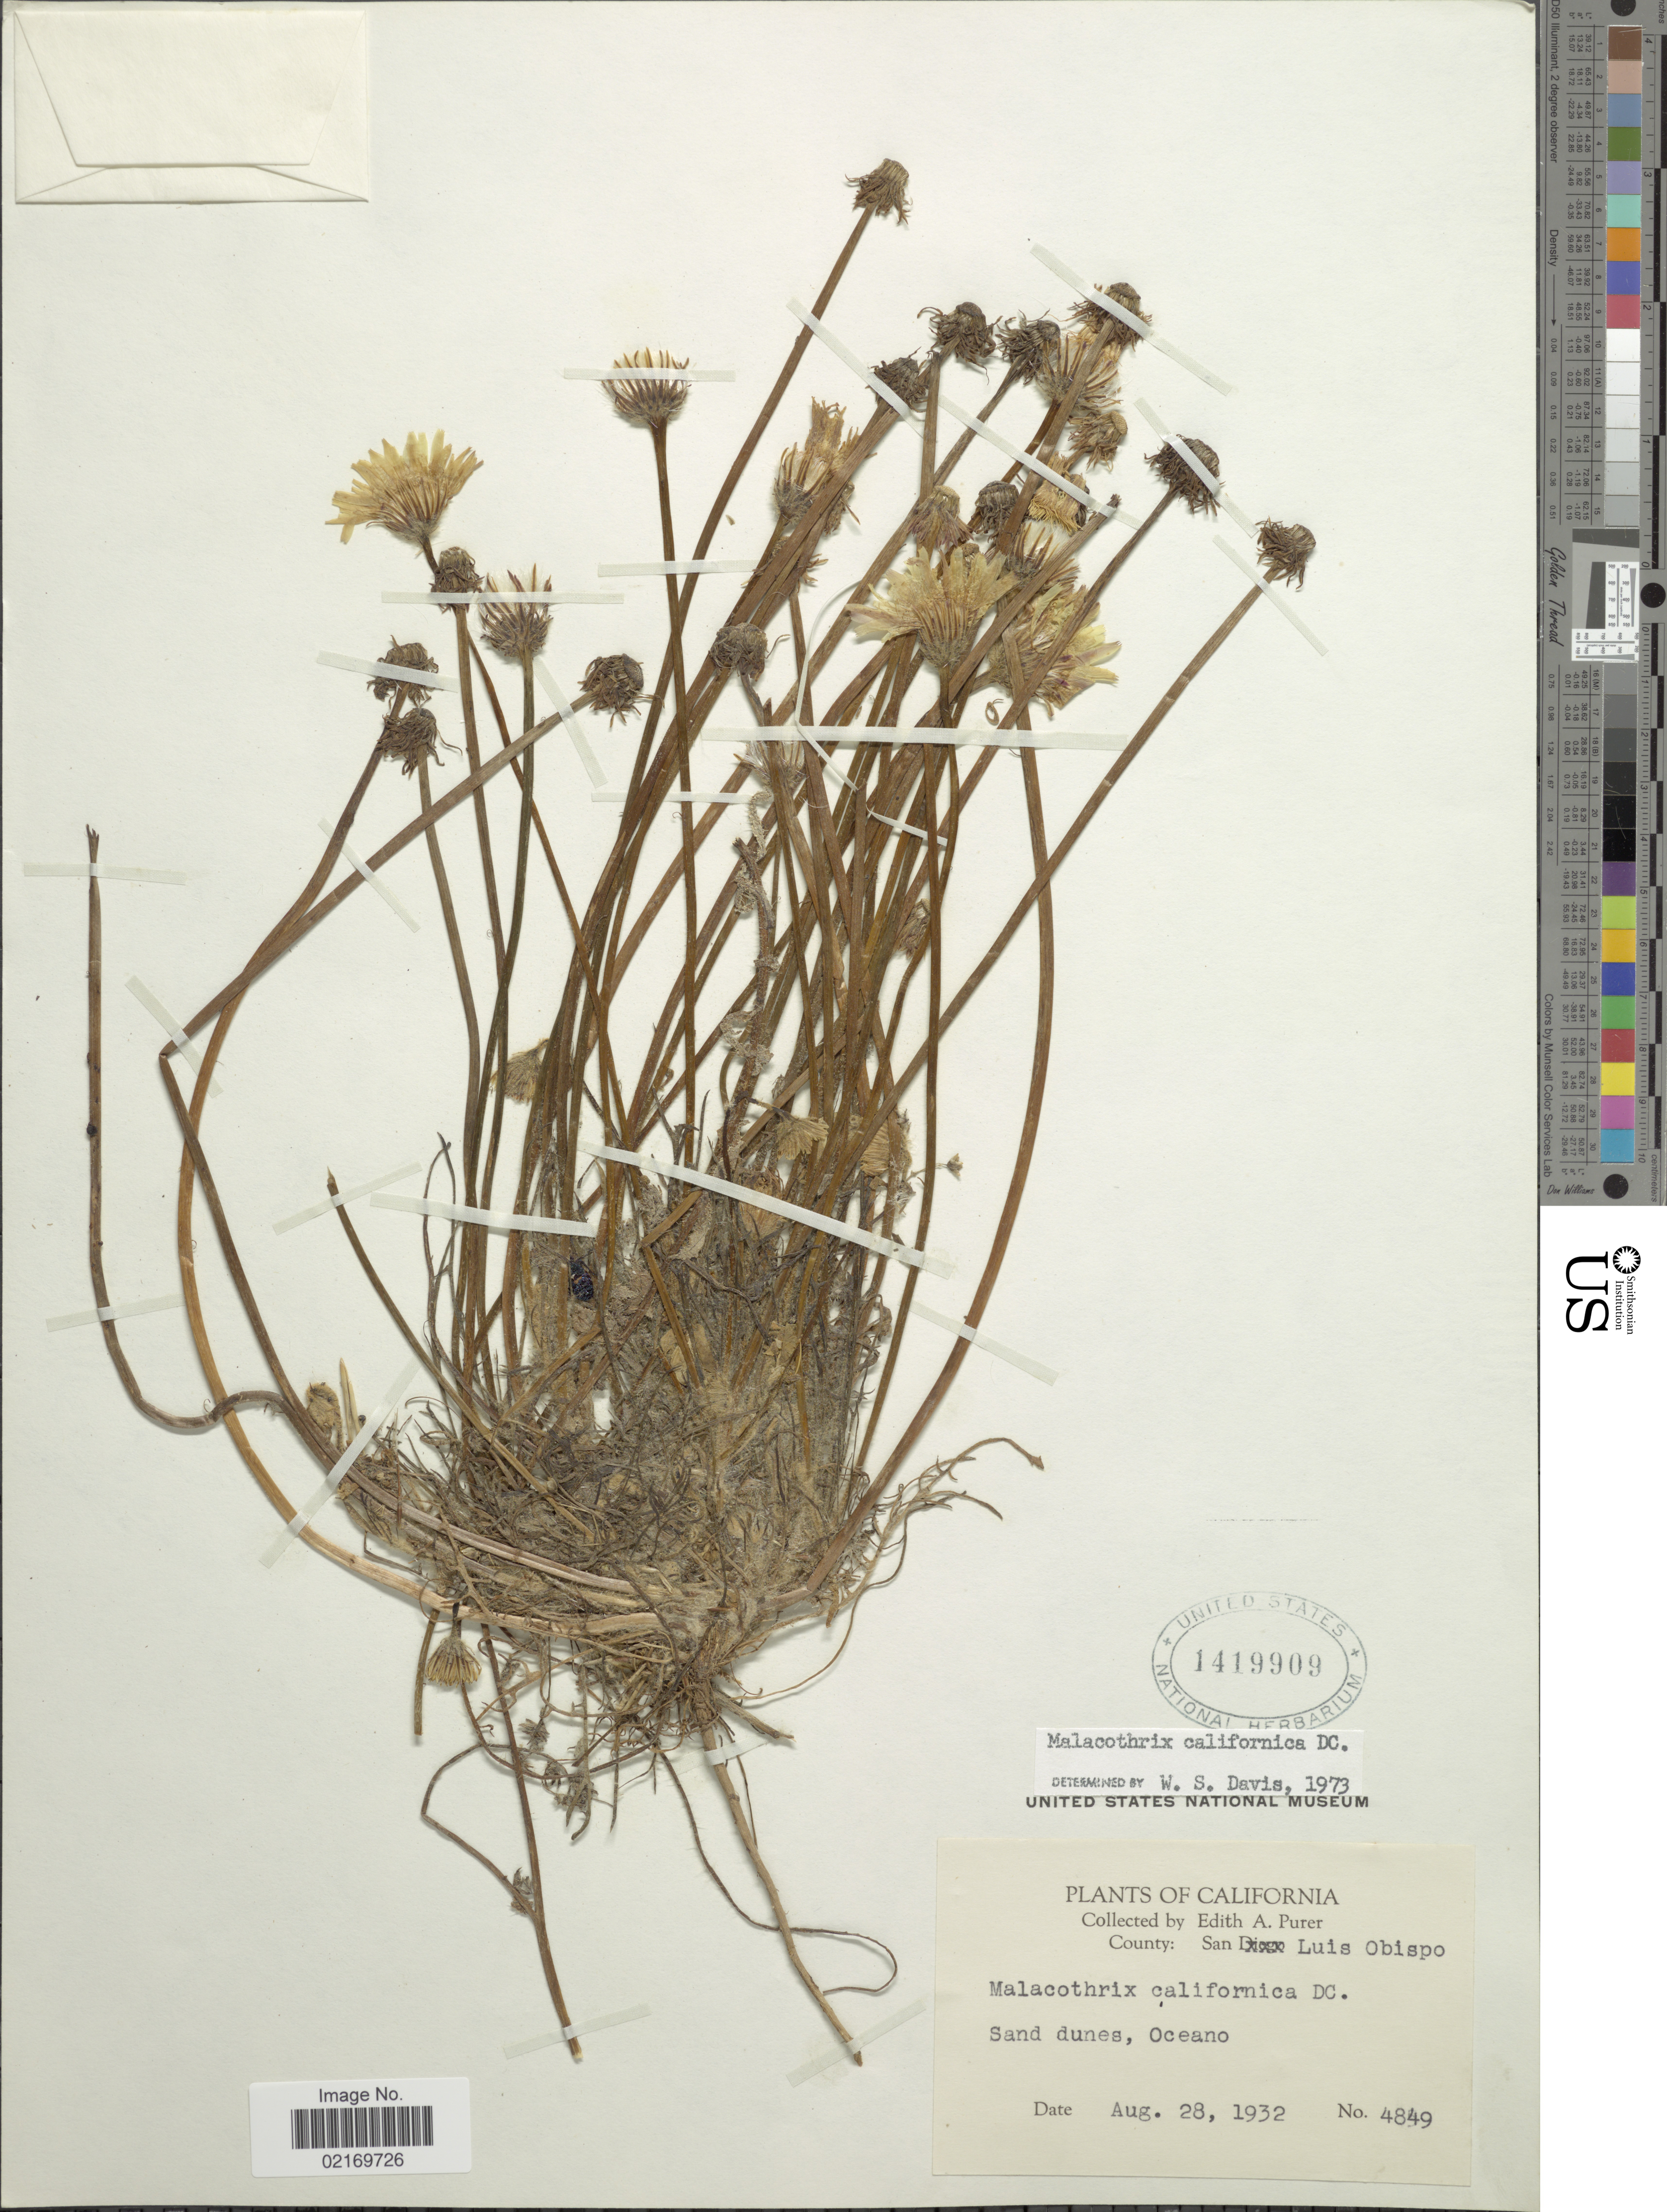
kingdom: Plantae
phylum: Tracheophyta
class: Magnoliopsida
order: Asterales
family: Asteraceae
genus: Malacothrix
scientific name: Malacothrix californica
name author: DC.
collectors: E. Purer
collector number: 4849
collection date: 1932-08-28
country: United States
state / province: California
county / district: San Luis Obispo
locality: County San Luis Obispo, Oceano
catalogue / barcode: US 1419909